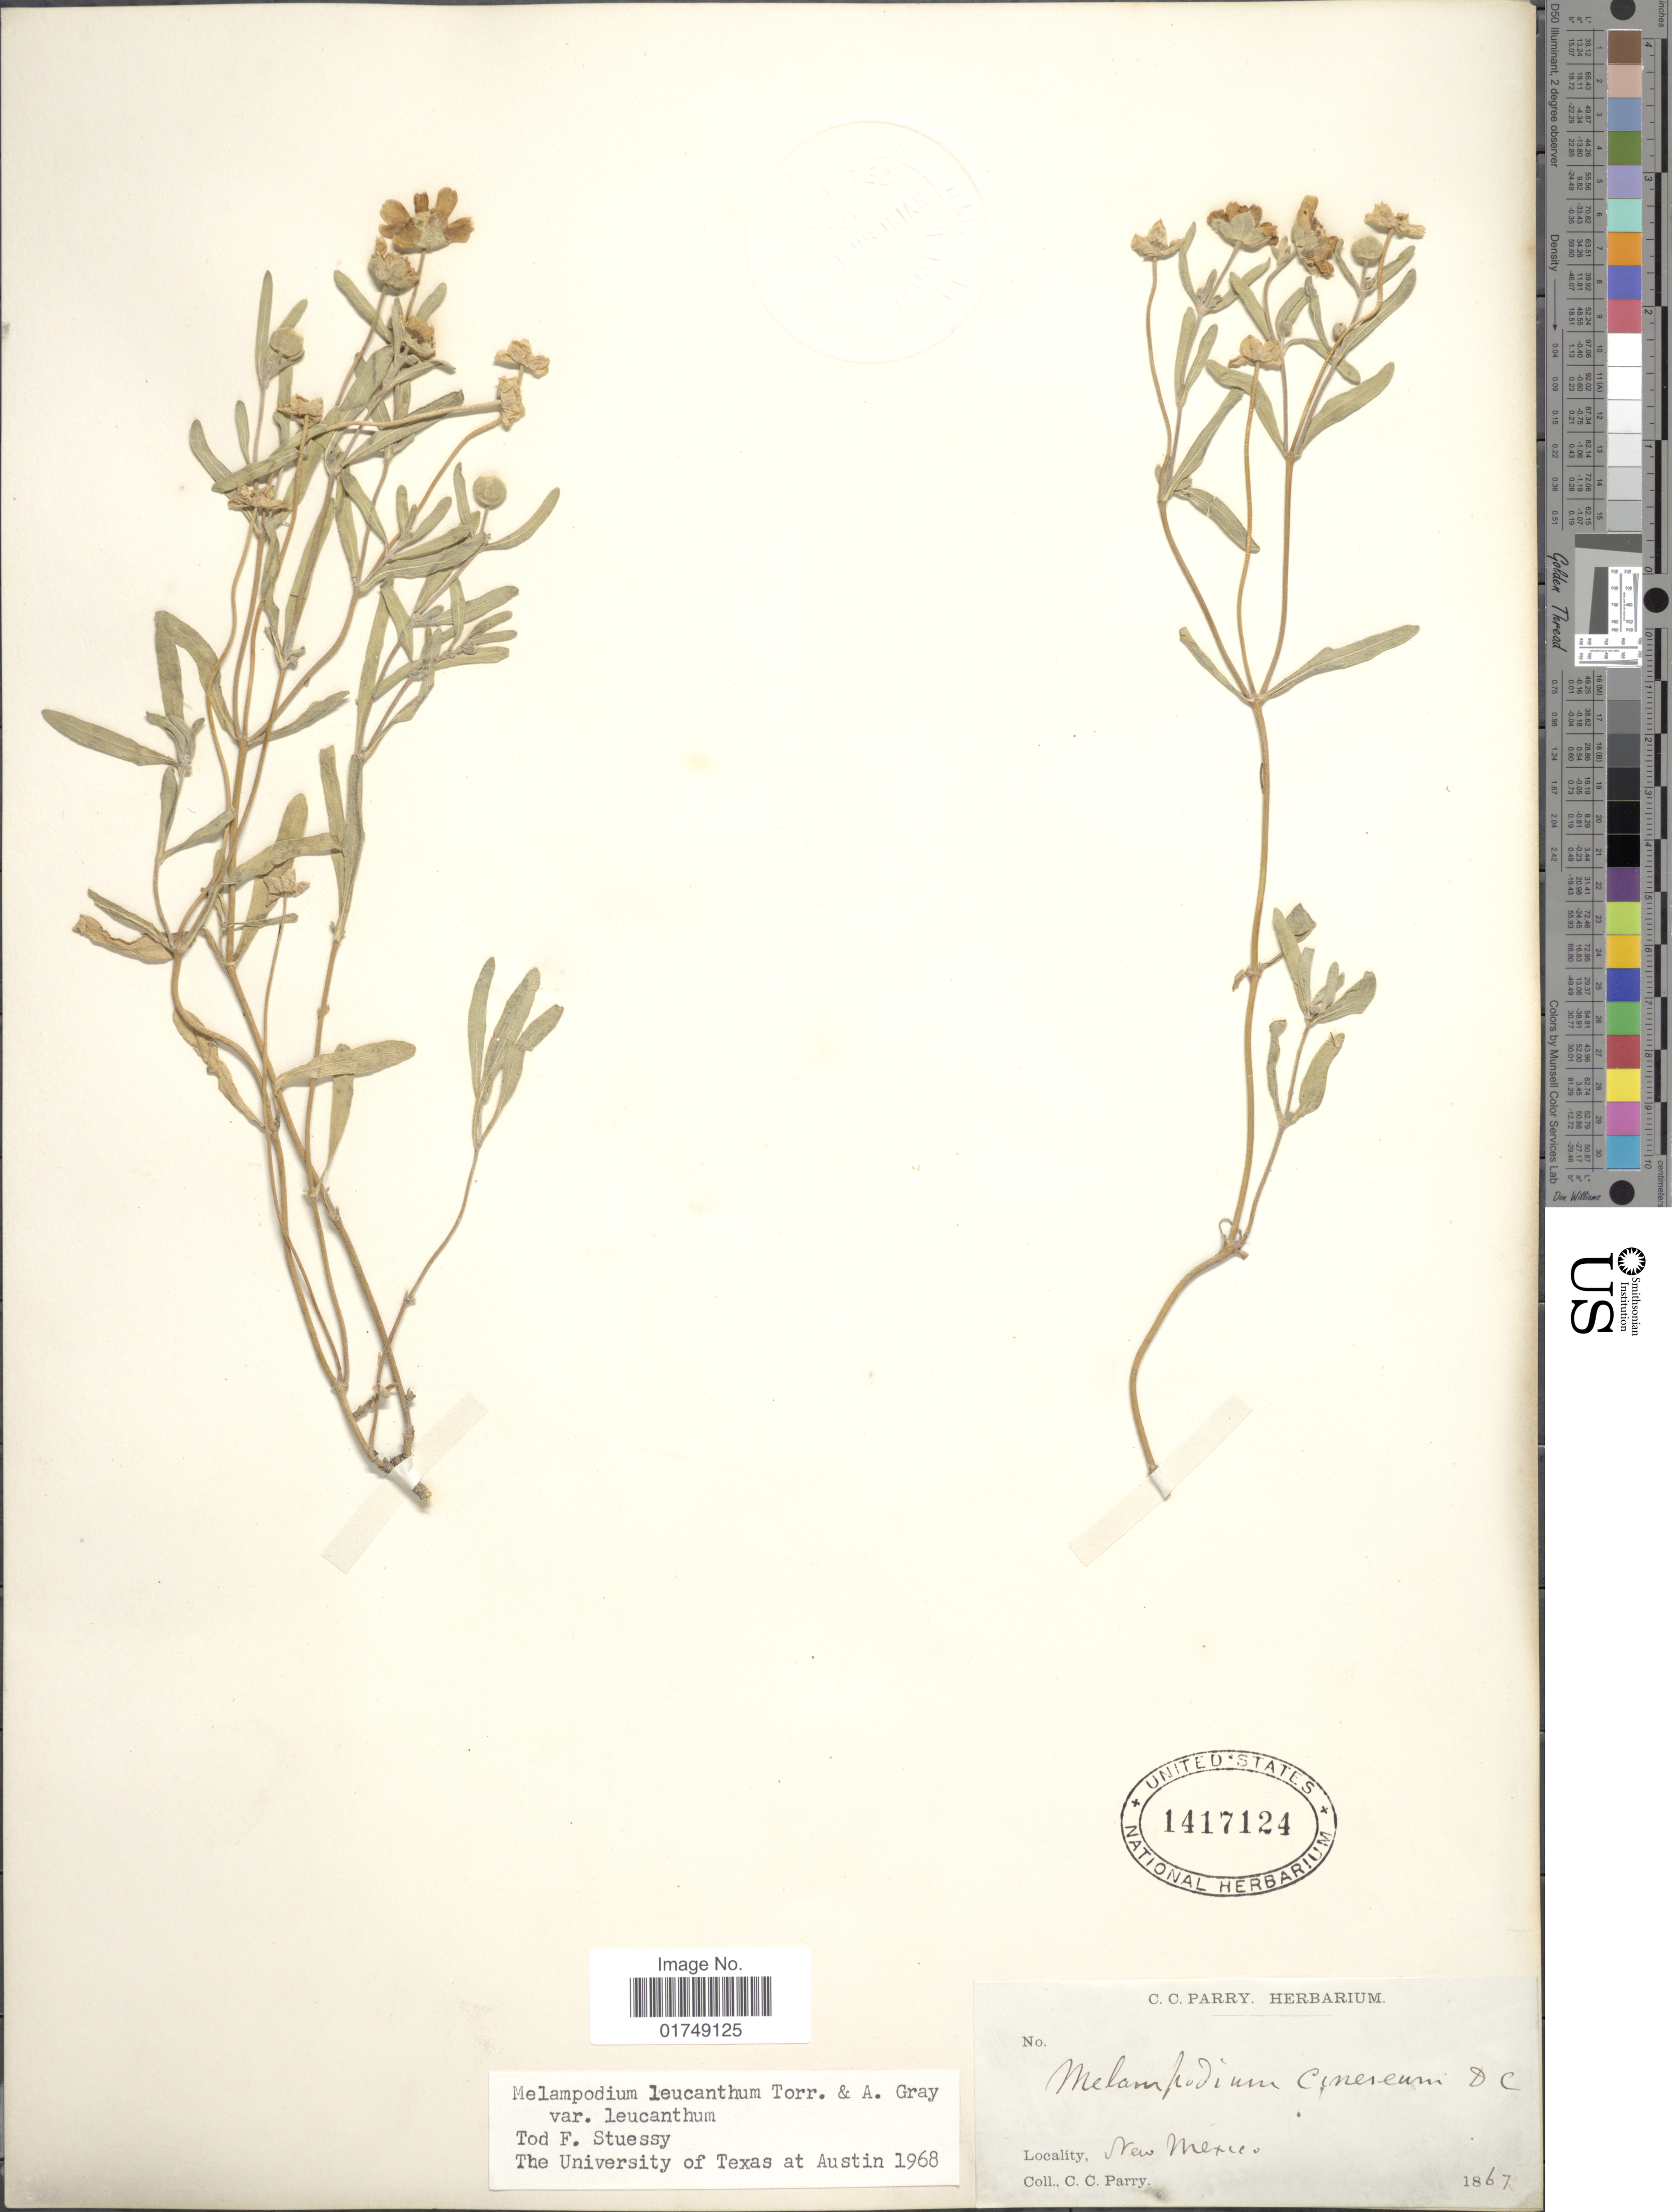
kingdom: Plantae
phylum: Tracheophyta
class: Magnoliopsida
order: Asterales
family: Asteraceae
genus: Melampodium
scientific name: Melampodium leucanthum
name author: Torr. & A. Gray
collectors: C. C. Parry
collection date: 1867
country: United States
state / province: New Mexico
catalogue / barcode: US 1417124